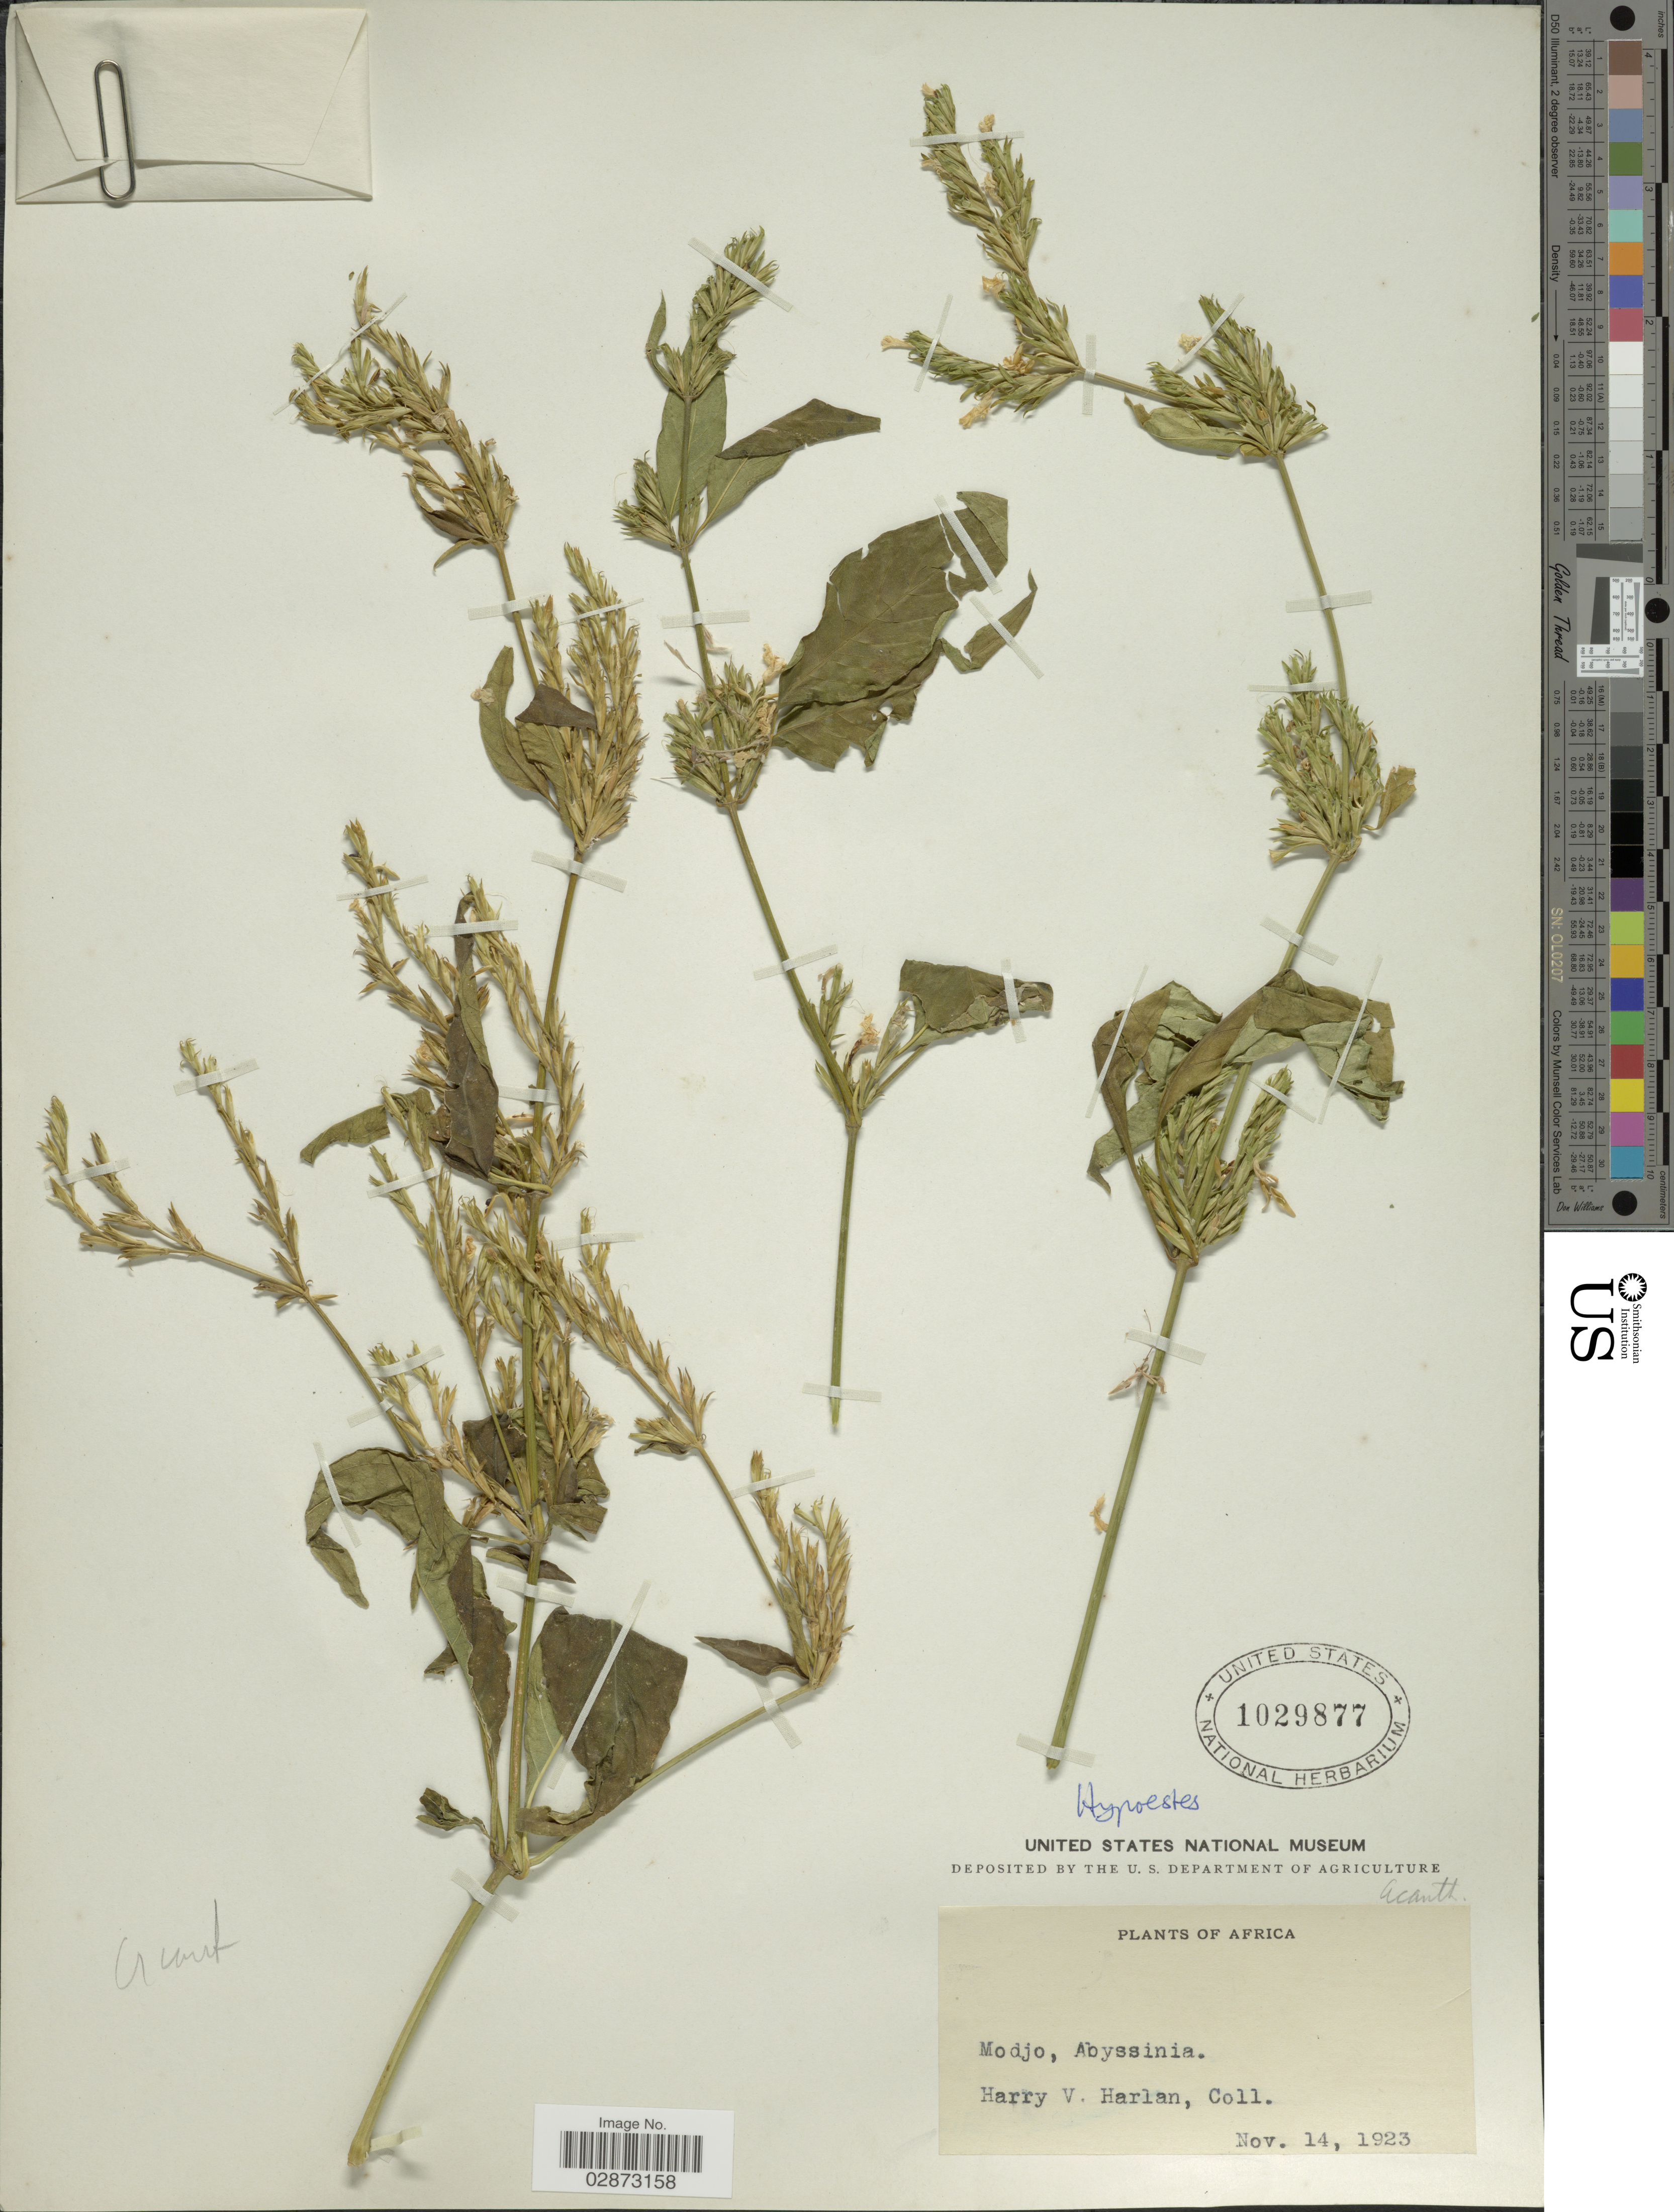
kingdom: Plantae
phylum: Tracheophyta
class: Magnoliopsida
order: Lamiales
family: Acanthaceae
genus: Hypoestes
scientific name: Hypoestes sp.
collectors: H. Harlan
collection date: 1923-11-14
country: Eritrea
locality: Modjo, Abyssinia.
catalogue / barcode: US 1029877